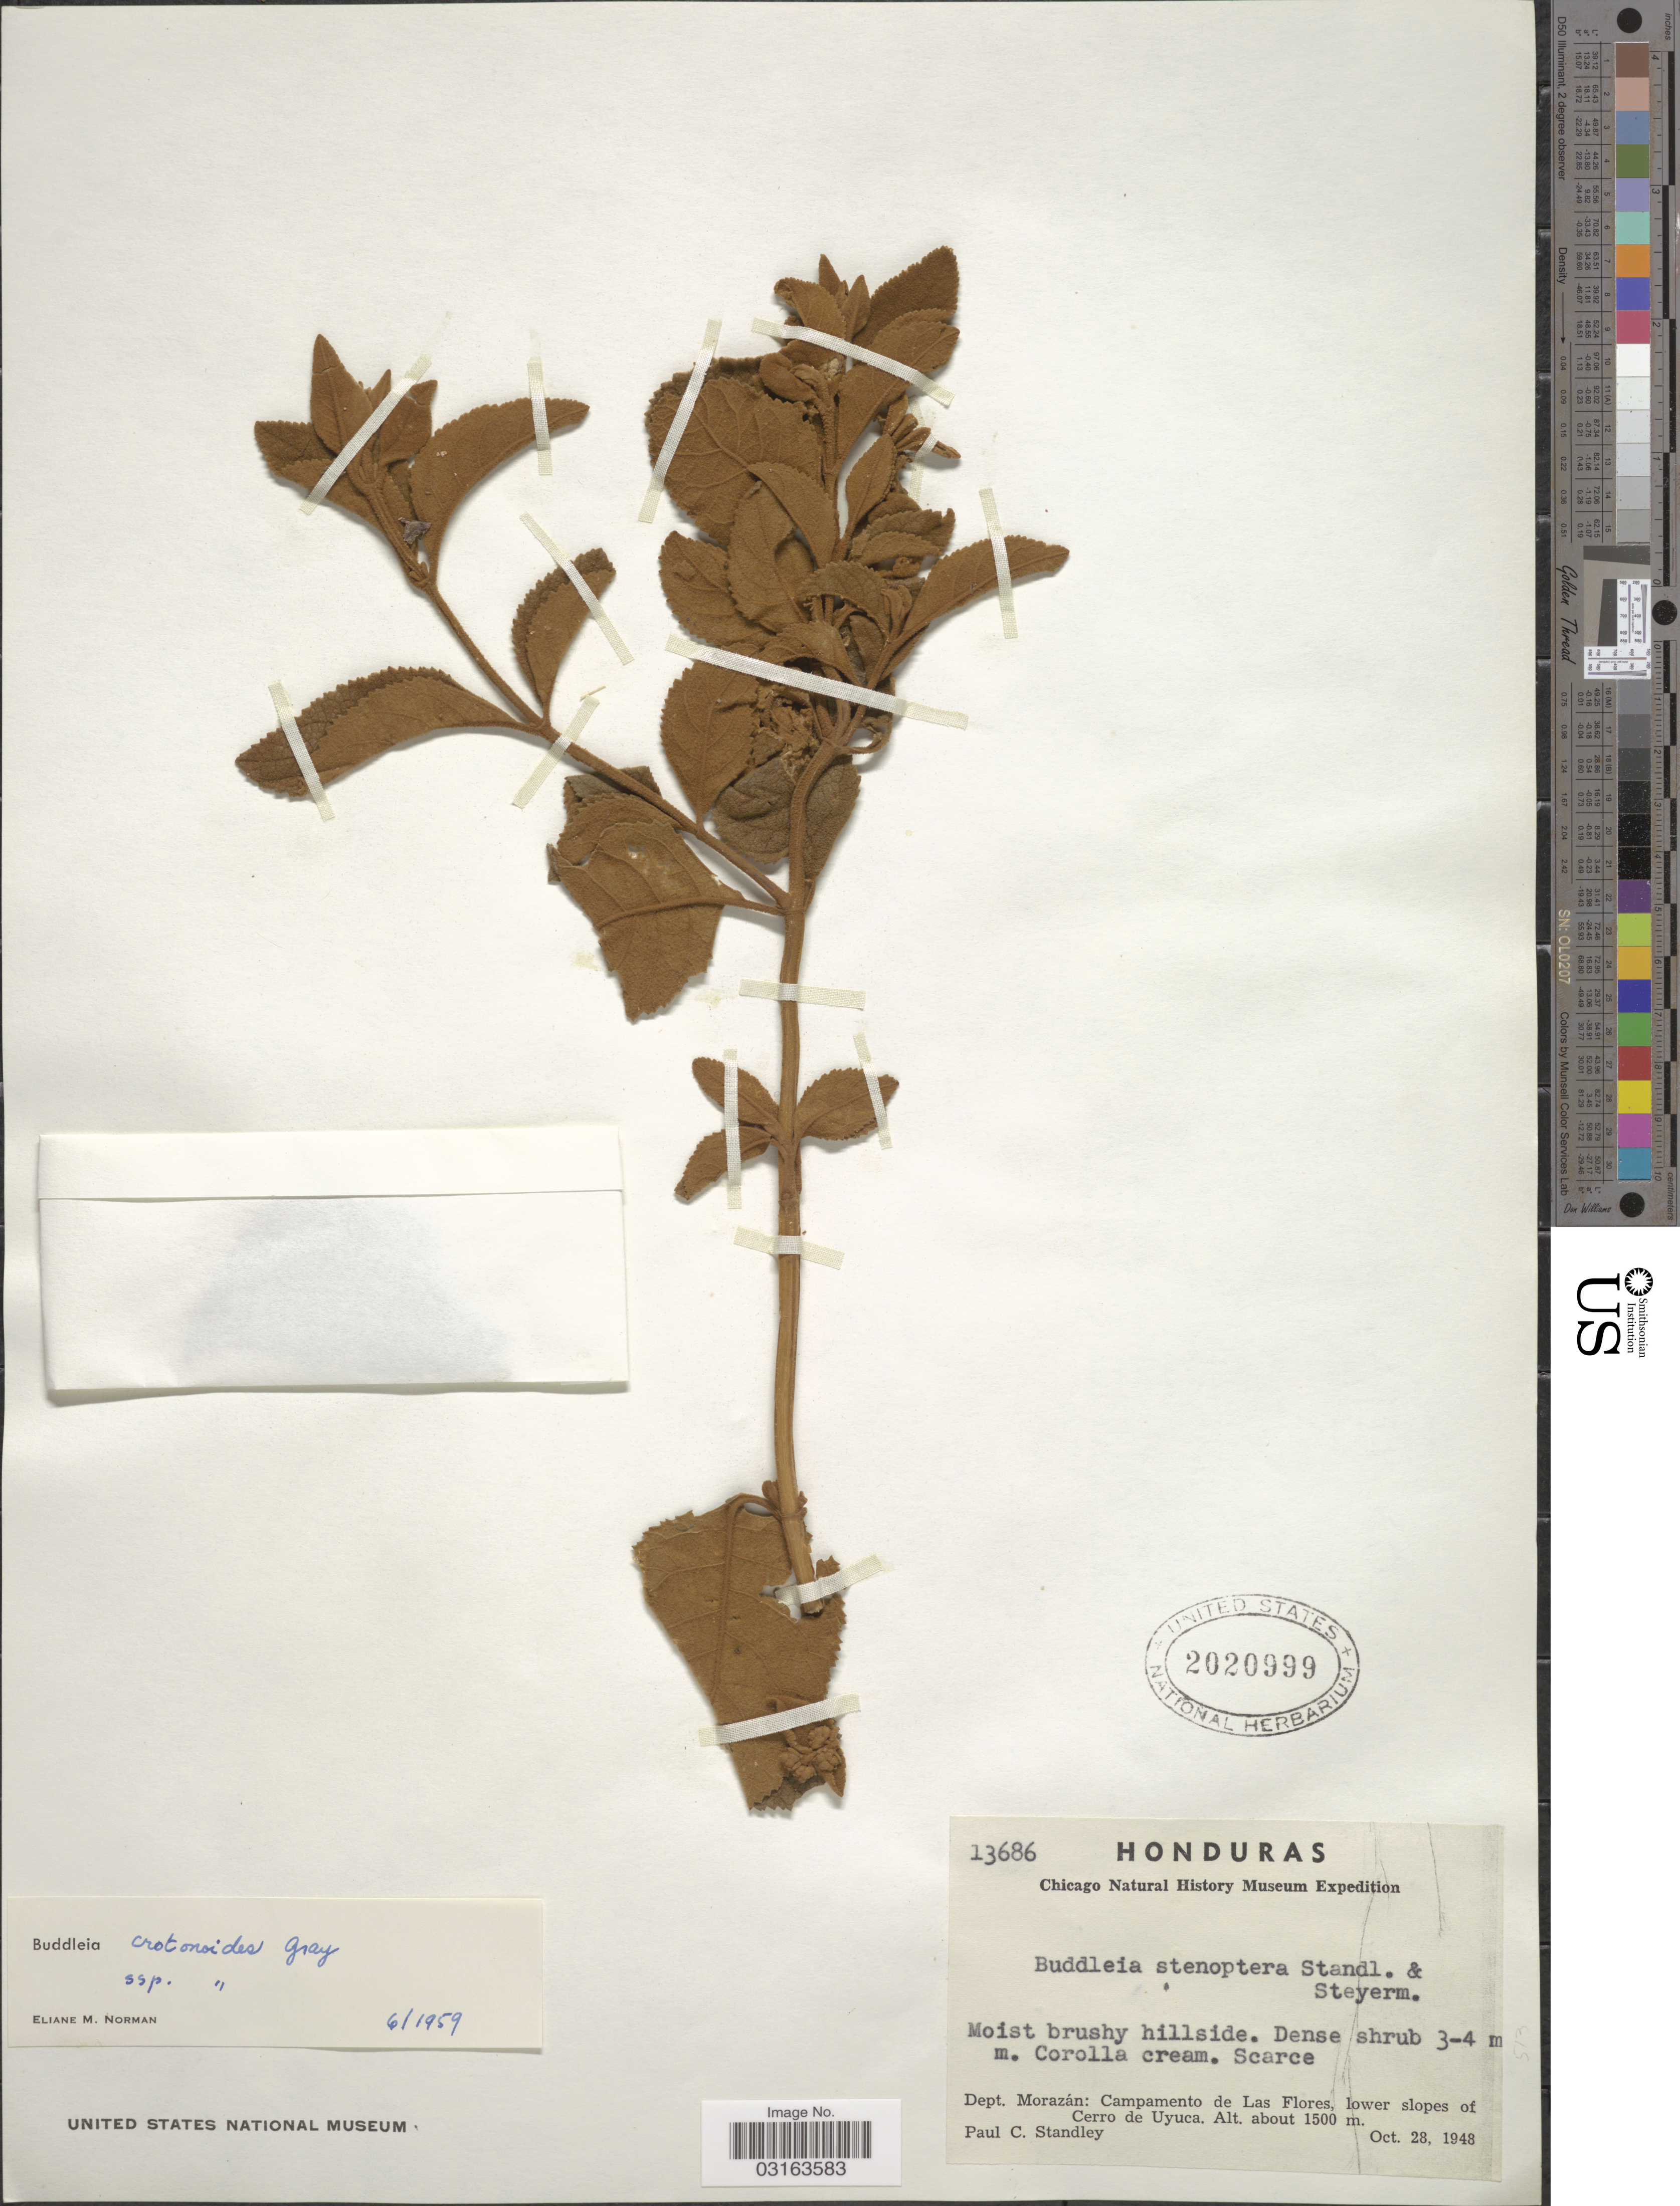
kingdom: Plantae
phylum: Tracheophyta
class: Magnoliopsida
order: Lamiales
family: Scrophulariaceae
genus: Buddleja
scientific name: Buddleja crotonoides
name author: A. Gray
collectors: P. C. Standley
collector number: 13686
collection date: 1948-10-28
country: Honduras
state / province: Fco. Morazán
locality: Dept. Morazán: Campamento de Las Flores, lower slopes of Cerro de Uyuca.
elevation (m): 1500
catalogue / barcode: US 2020999